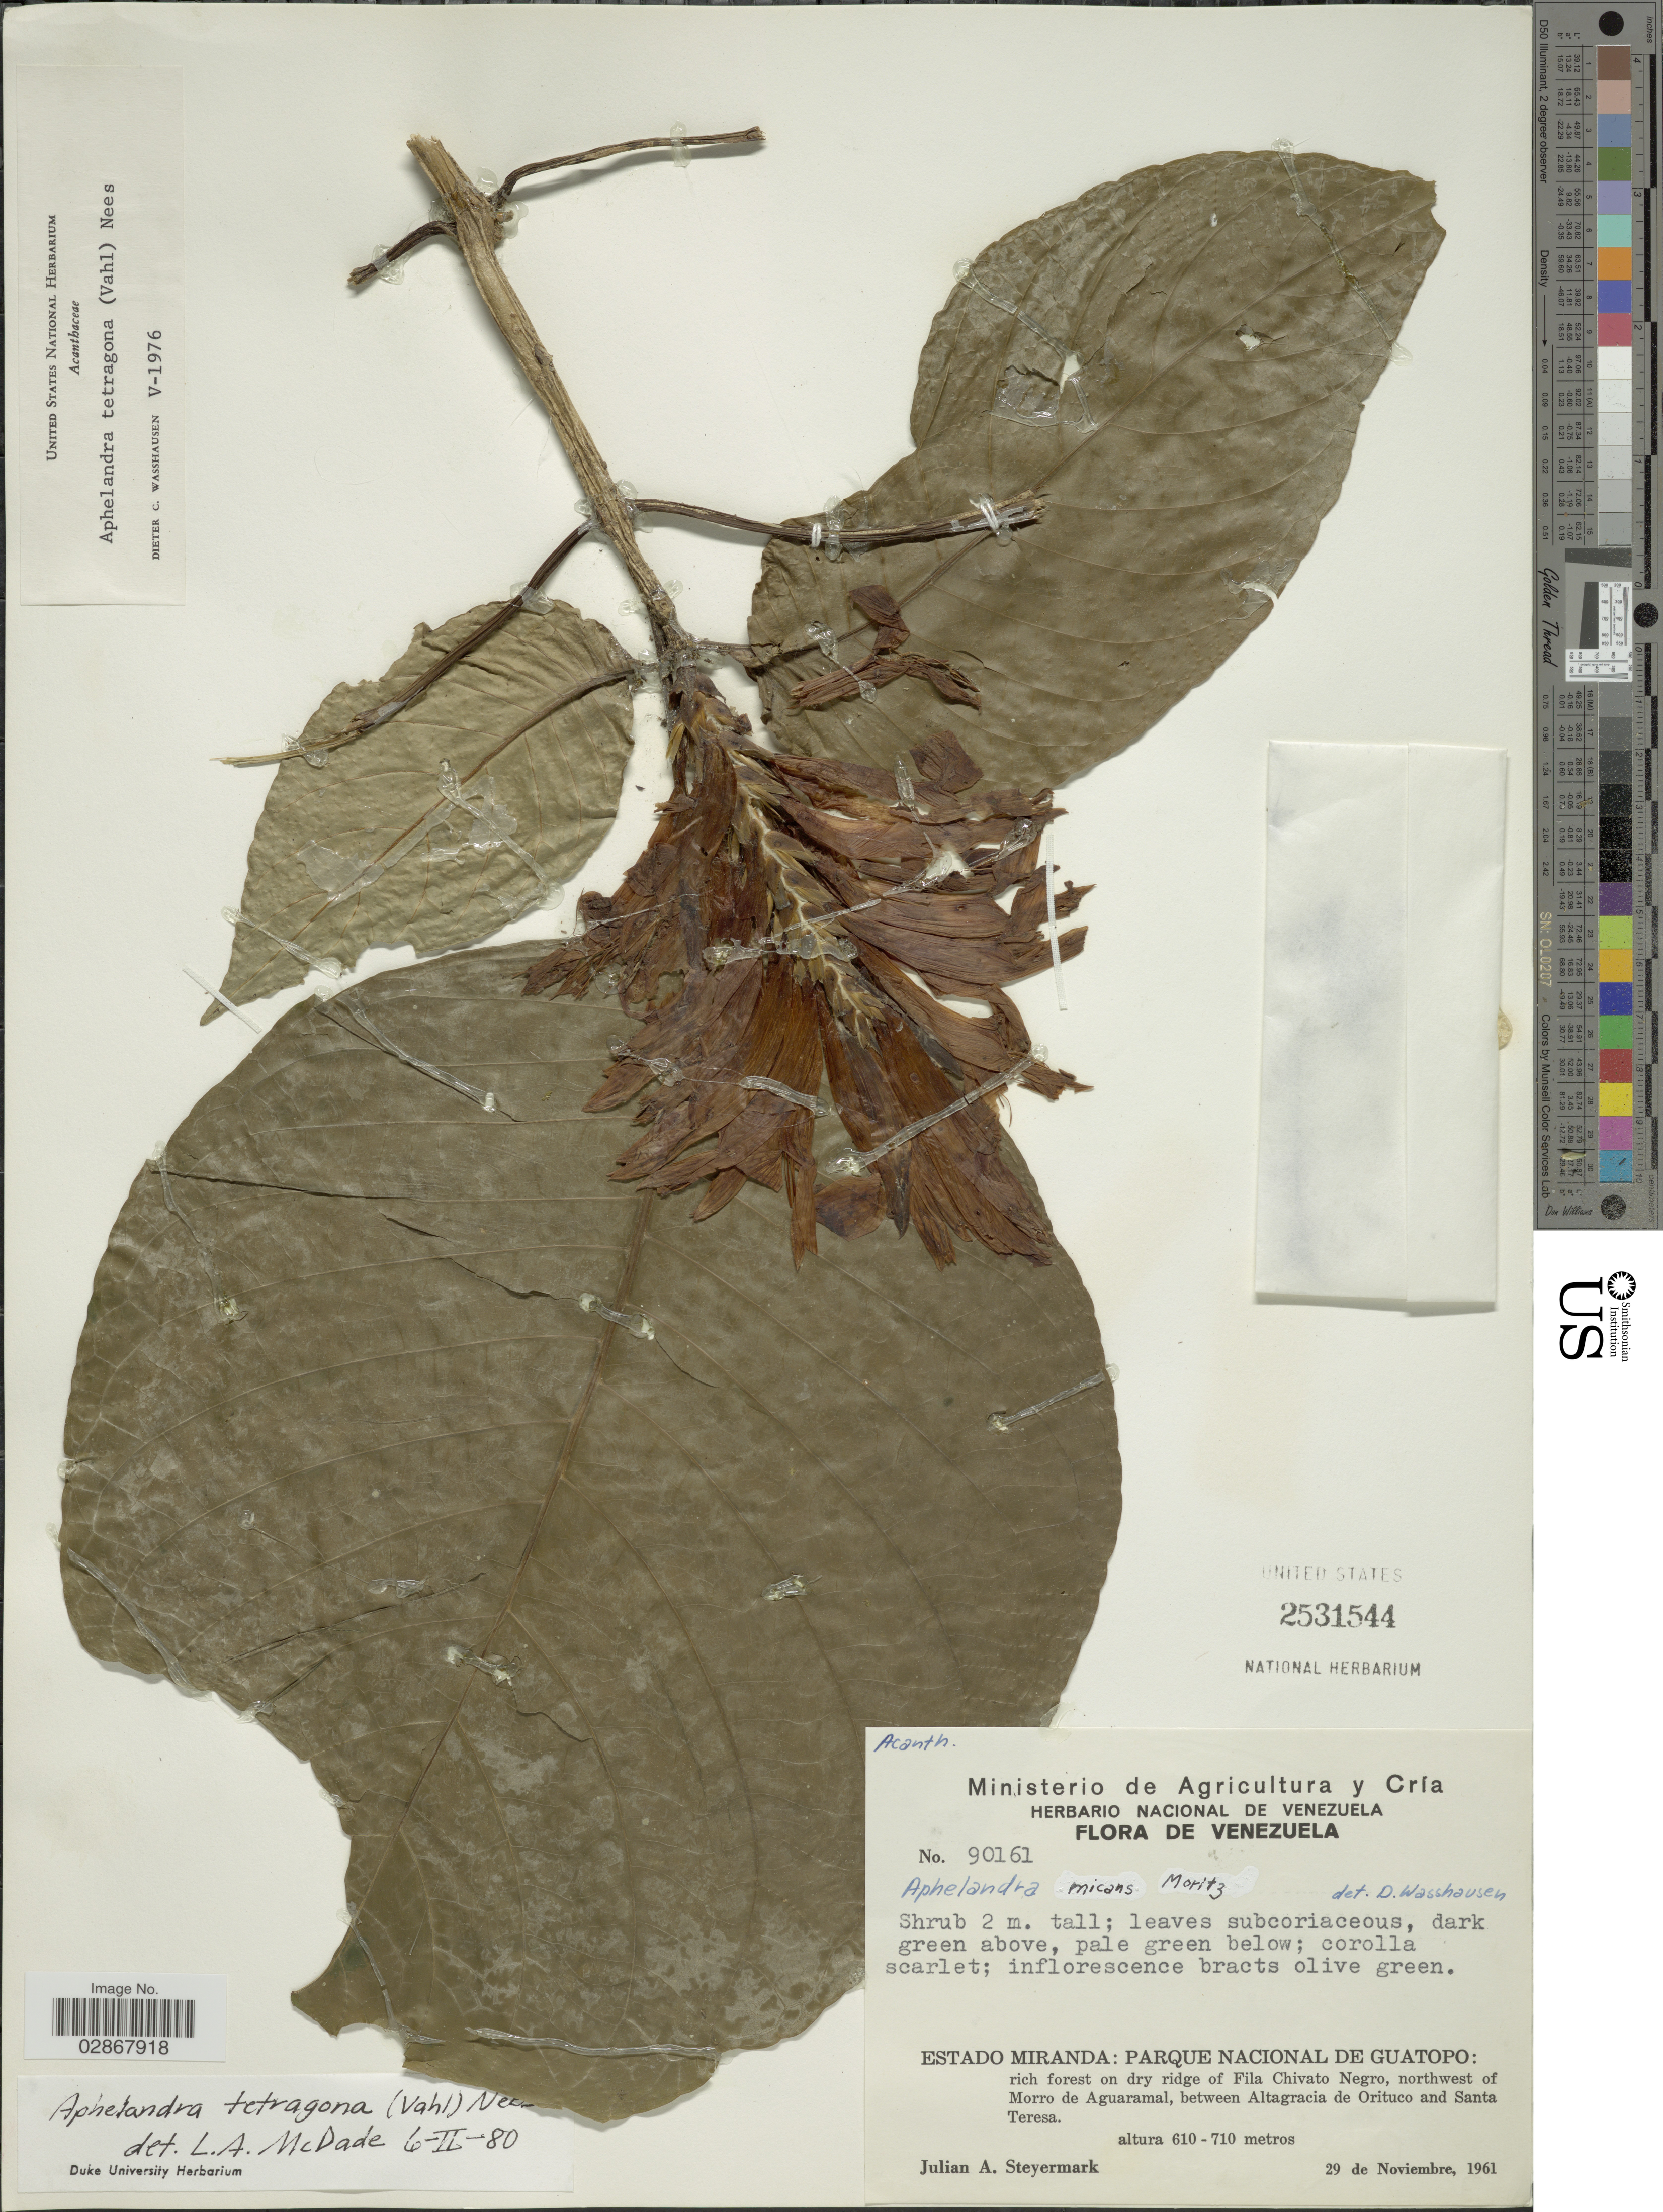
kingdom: Plantae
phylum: Tracheophyta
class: Magnoliopsida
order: Lamiales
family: Acanthaceae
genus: Aphelandra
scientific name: Aphelandra tetragona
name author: (Vahl) Nees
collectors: J. Steyermark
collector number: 90161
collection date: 1961-11-29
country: Venezuela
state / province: Miranda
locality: Parque Nacional de Guatopo: rich forest on dry ridge of Fila Chivato Negro, northwest of Morro de Aguaramal, between Altagracia de Orituco and Santa Teresa.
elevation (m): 610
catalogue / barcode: US 2531544